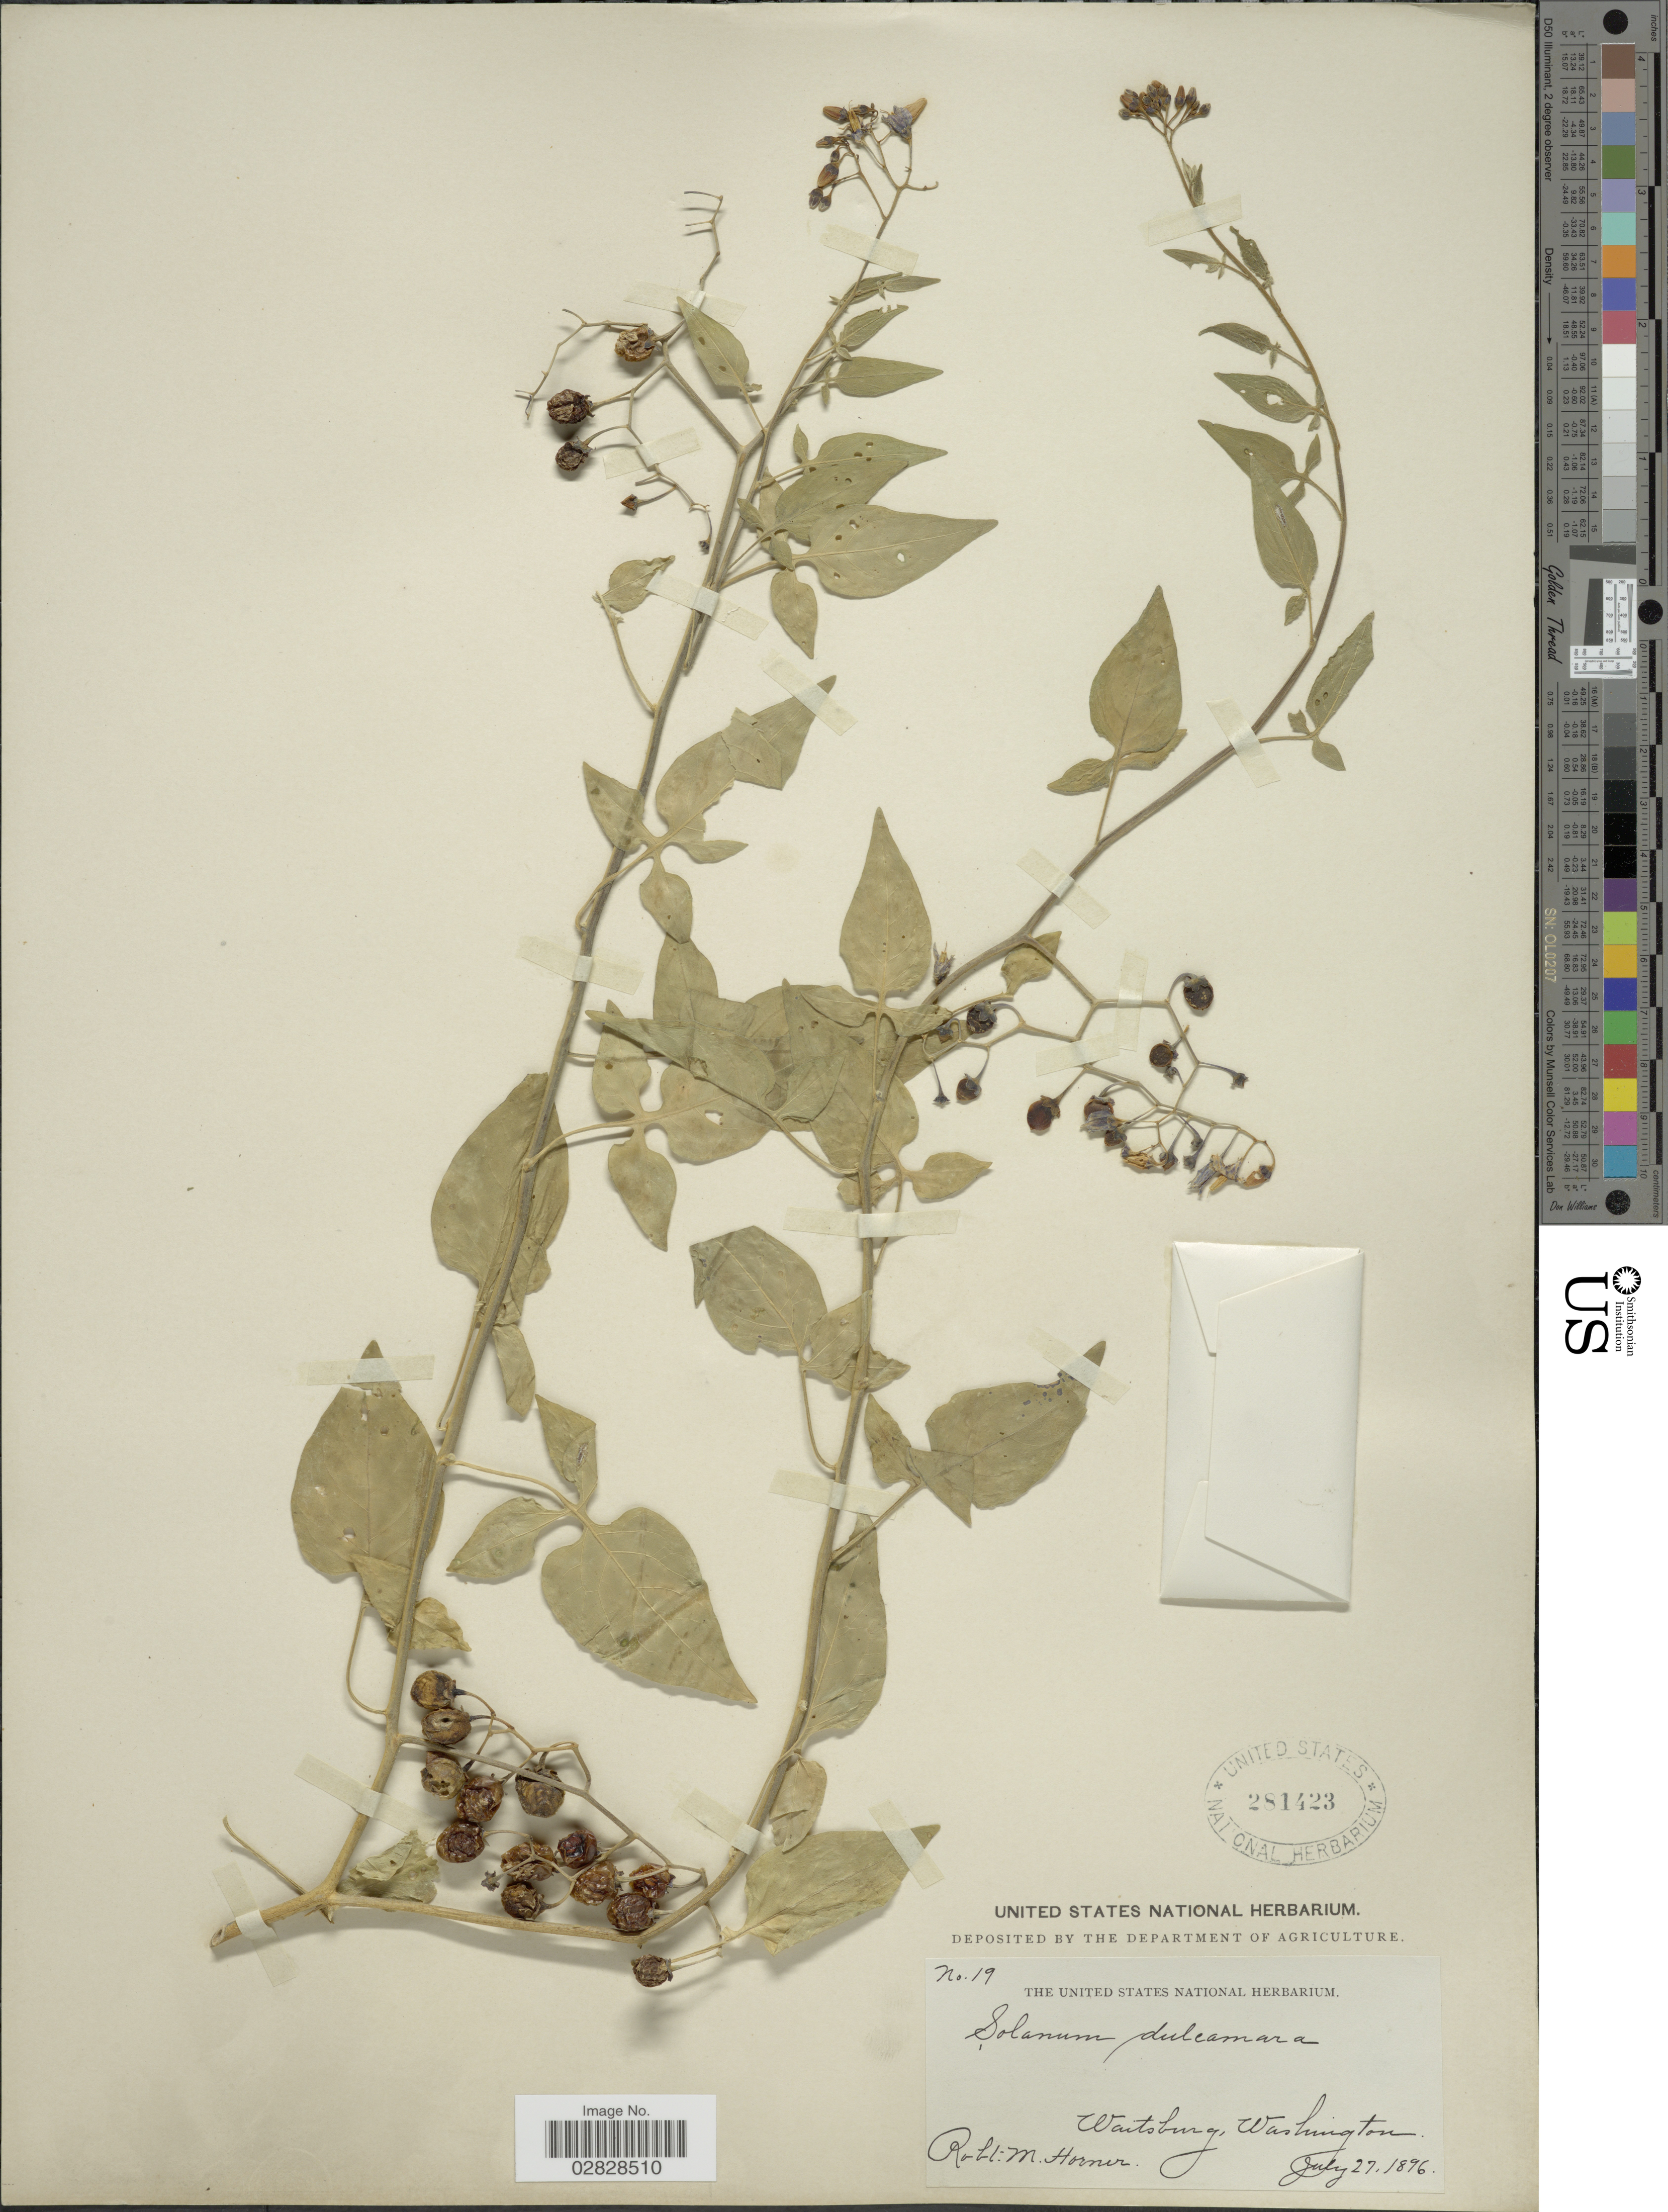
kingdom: Plantae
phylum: Tracheophyta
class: Magnoliopsida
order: Solanales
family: Solanaceae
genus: Solanum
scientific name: Solanum dulcamara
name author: L.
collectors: R. Horner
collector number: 19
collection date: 1896-07-27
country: United States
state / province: Washington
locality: Waitsburg.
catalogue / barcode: US 281423